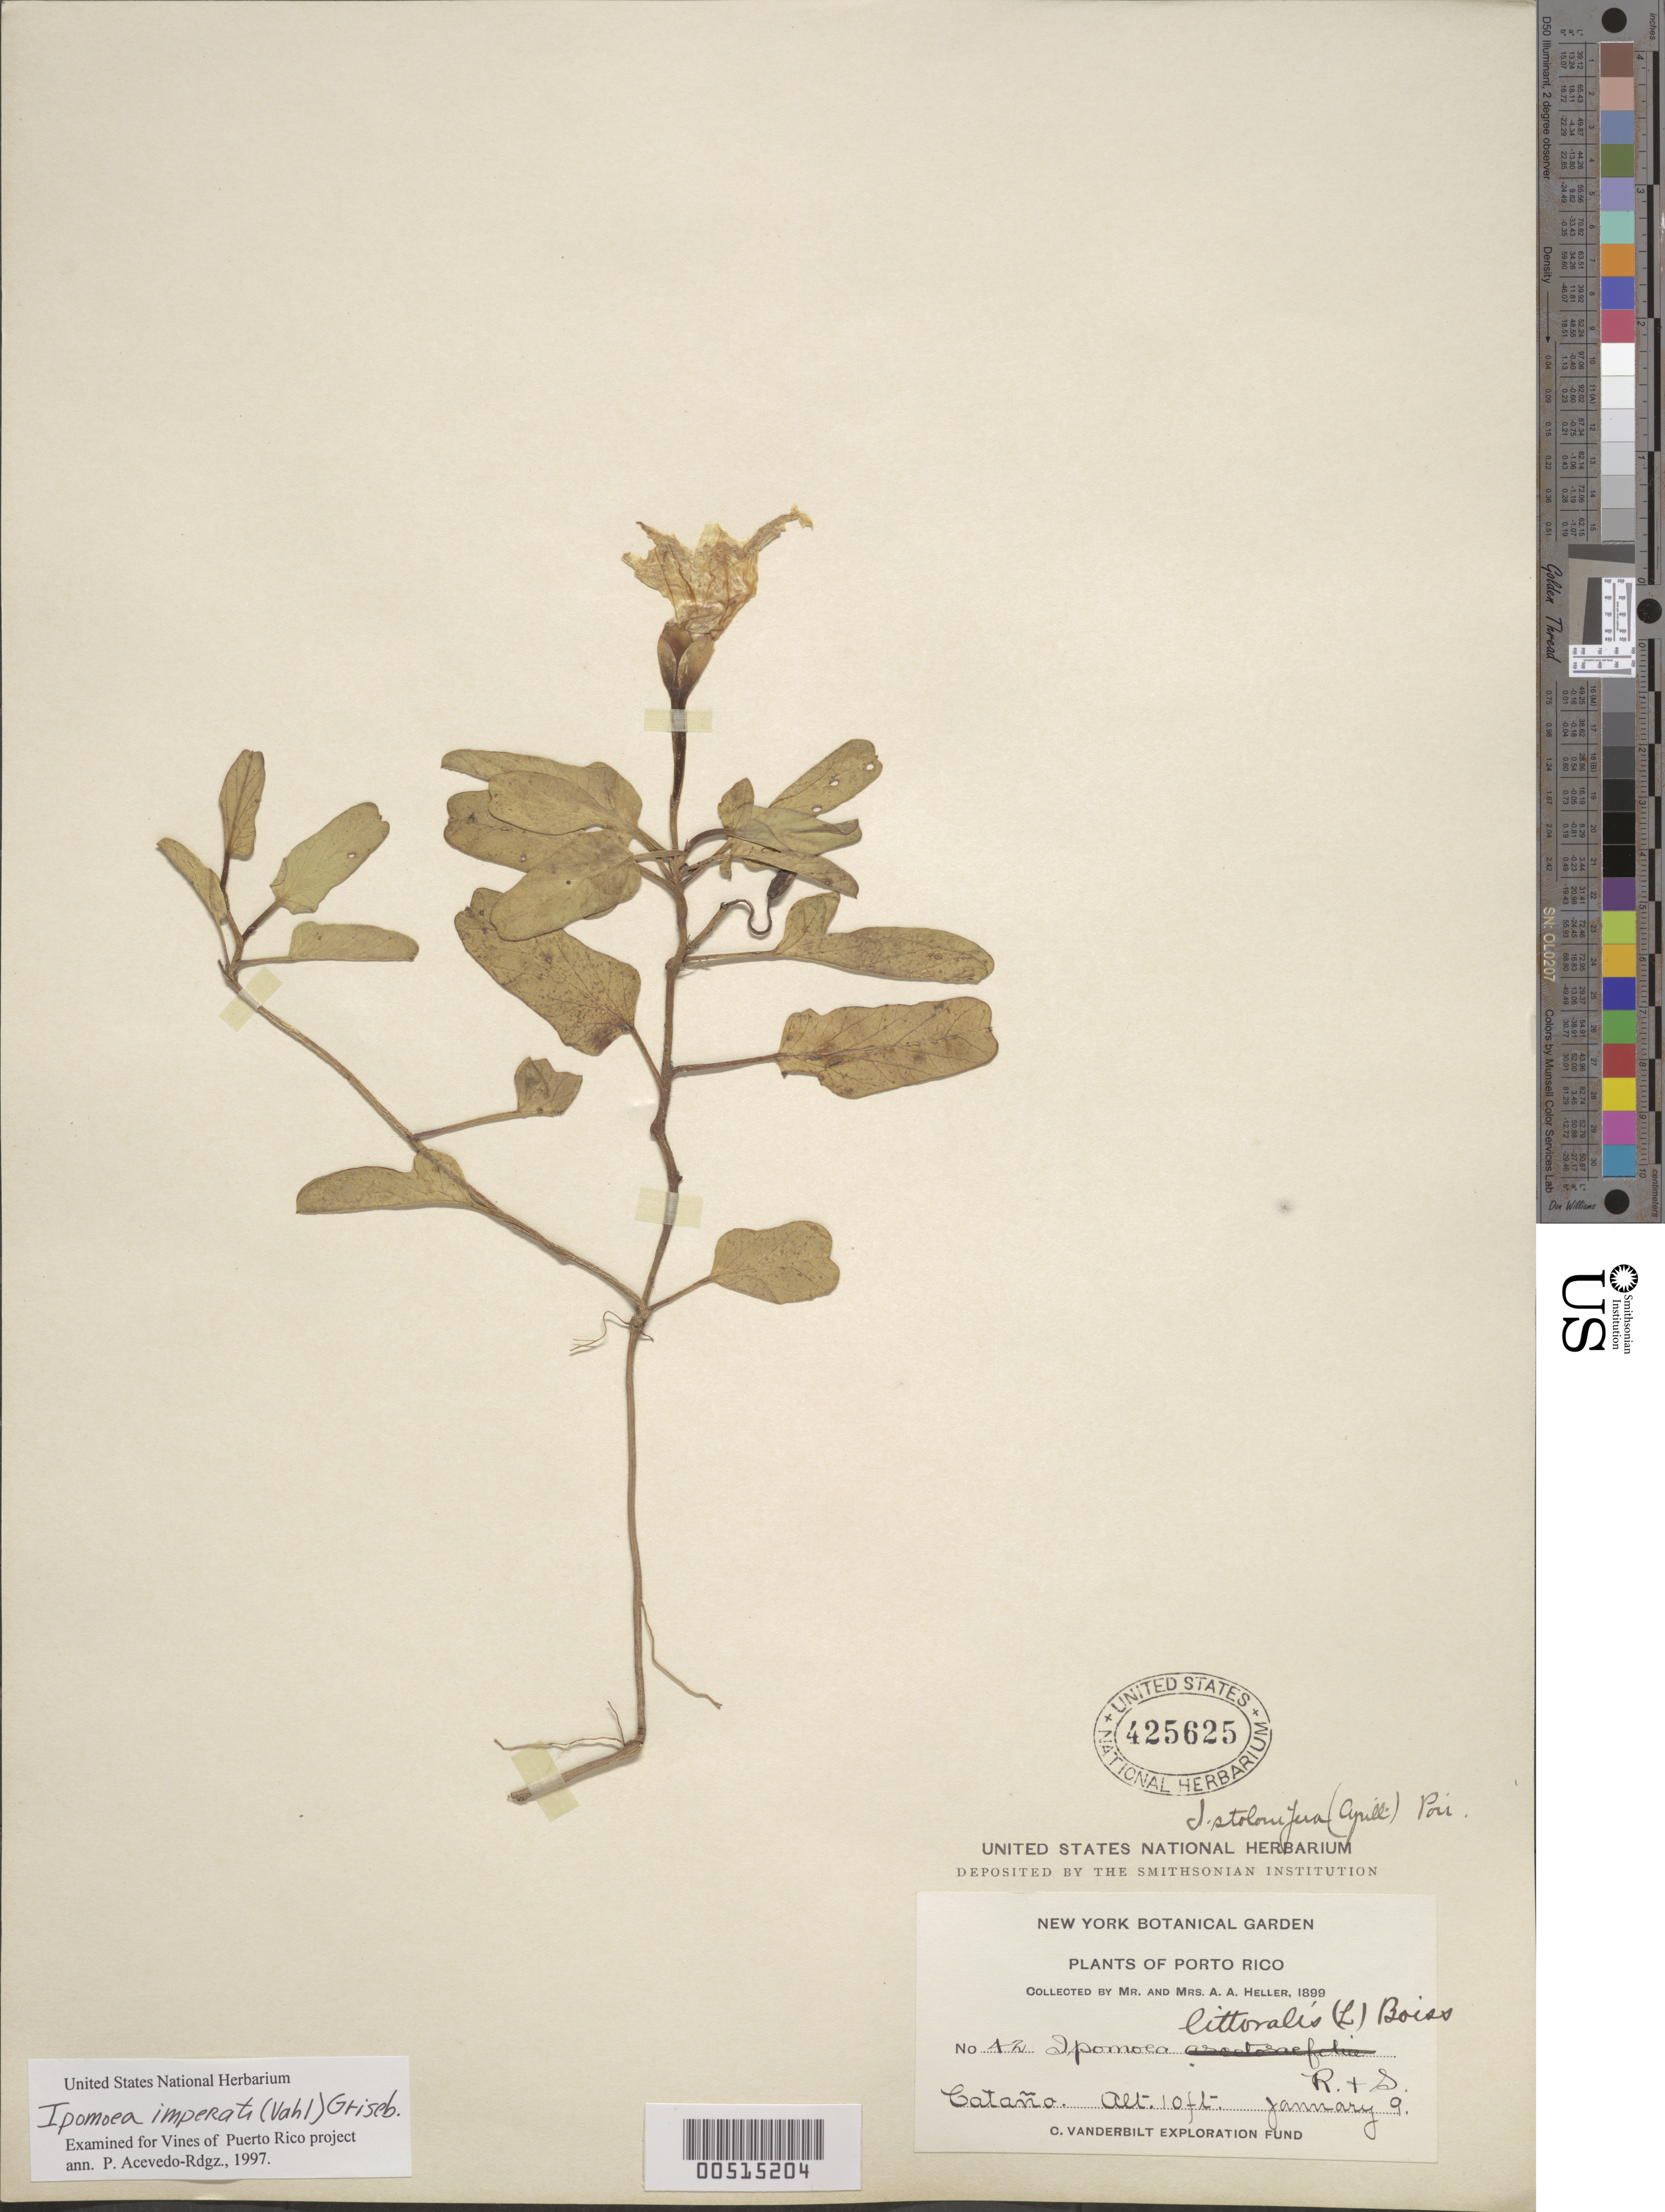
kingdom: Plantae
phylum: Tracheophyta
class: Magnoliopsida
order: Solanales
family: Convolvulaceae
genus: Ipomoea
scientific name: Ipomoea stolonifera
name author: (Cirillo) J.F. Gmel.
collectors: A. A. Heller & E. G. Heller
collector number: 42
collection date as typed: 09 Jan 1899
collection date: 1899-01-09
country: Puerto Rico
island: Greater Antilles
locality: Cataño.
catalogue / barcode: US 425625